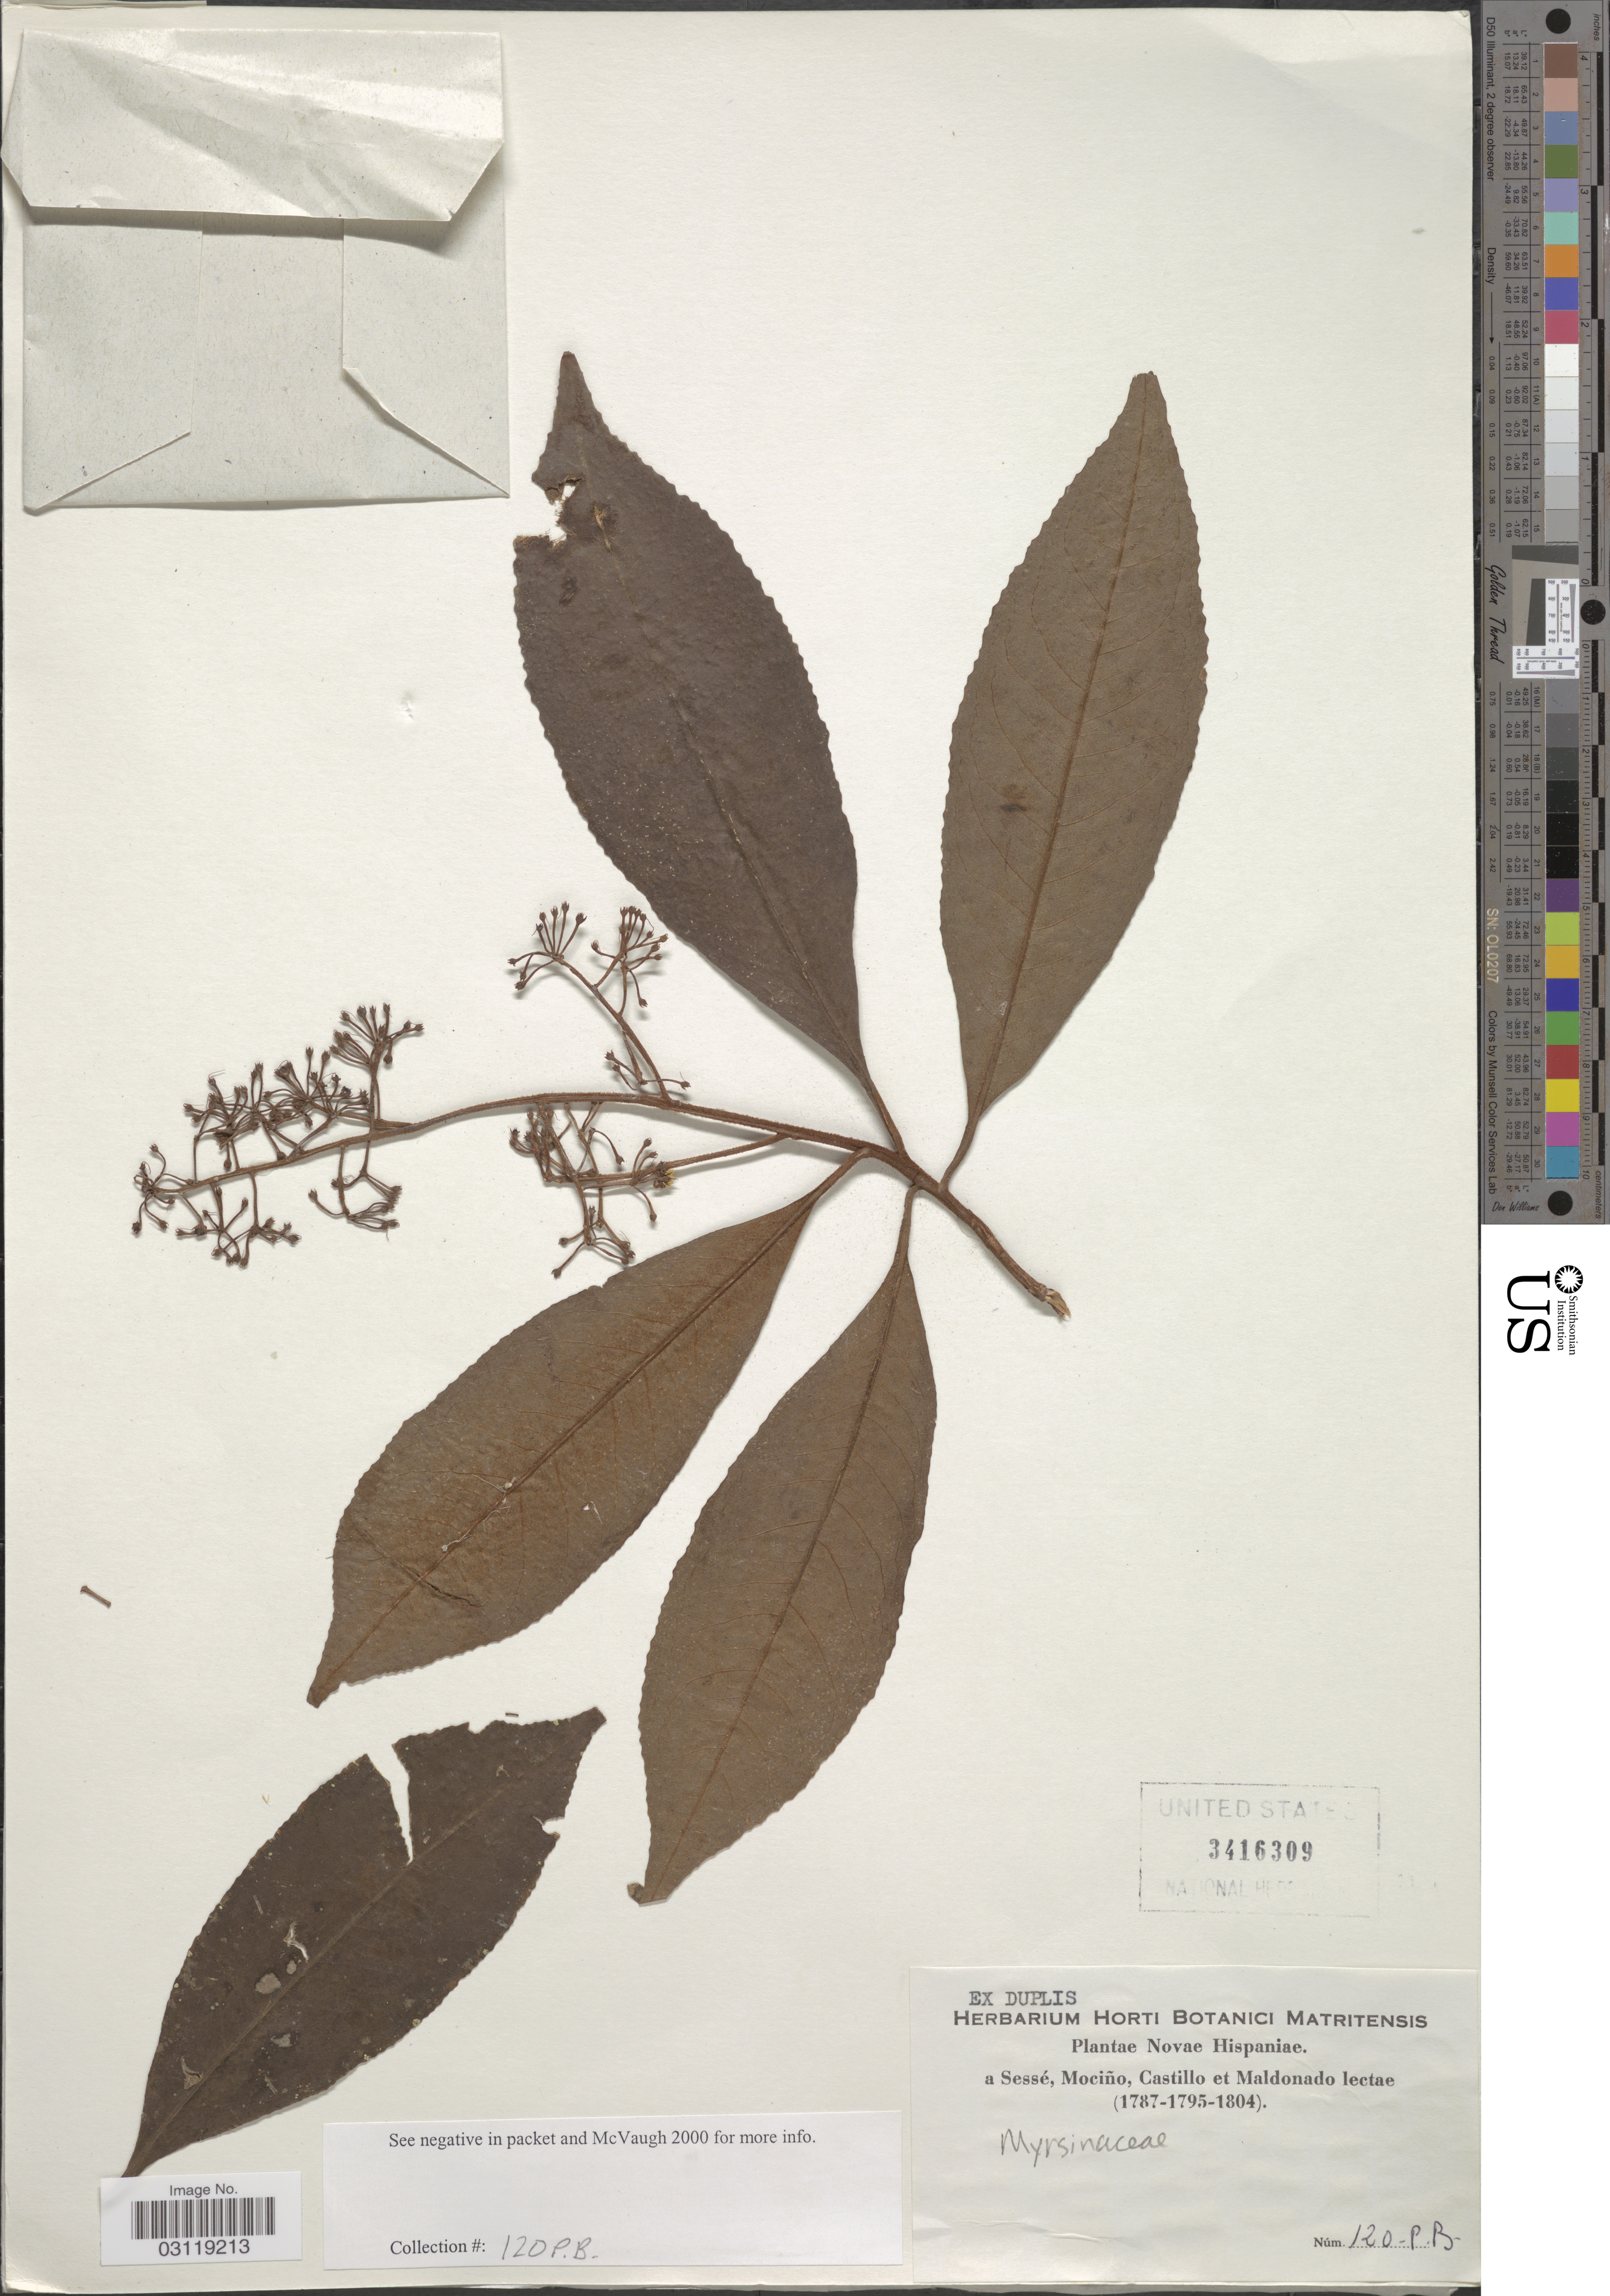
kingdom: Plantae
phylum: Tracheophyta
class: Magnoliopsida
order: Ericales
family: Primulaceae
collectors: Sessé, --, Mociño, Castillo, -- & Maldonado, --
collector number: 120 P.B.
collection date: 1787/1804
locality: Novae Hispaniae.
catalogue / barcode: US 3416309